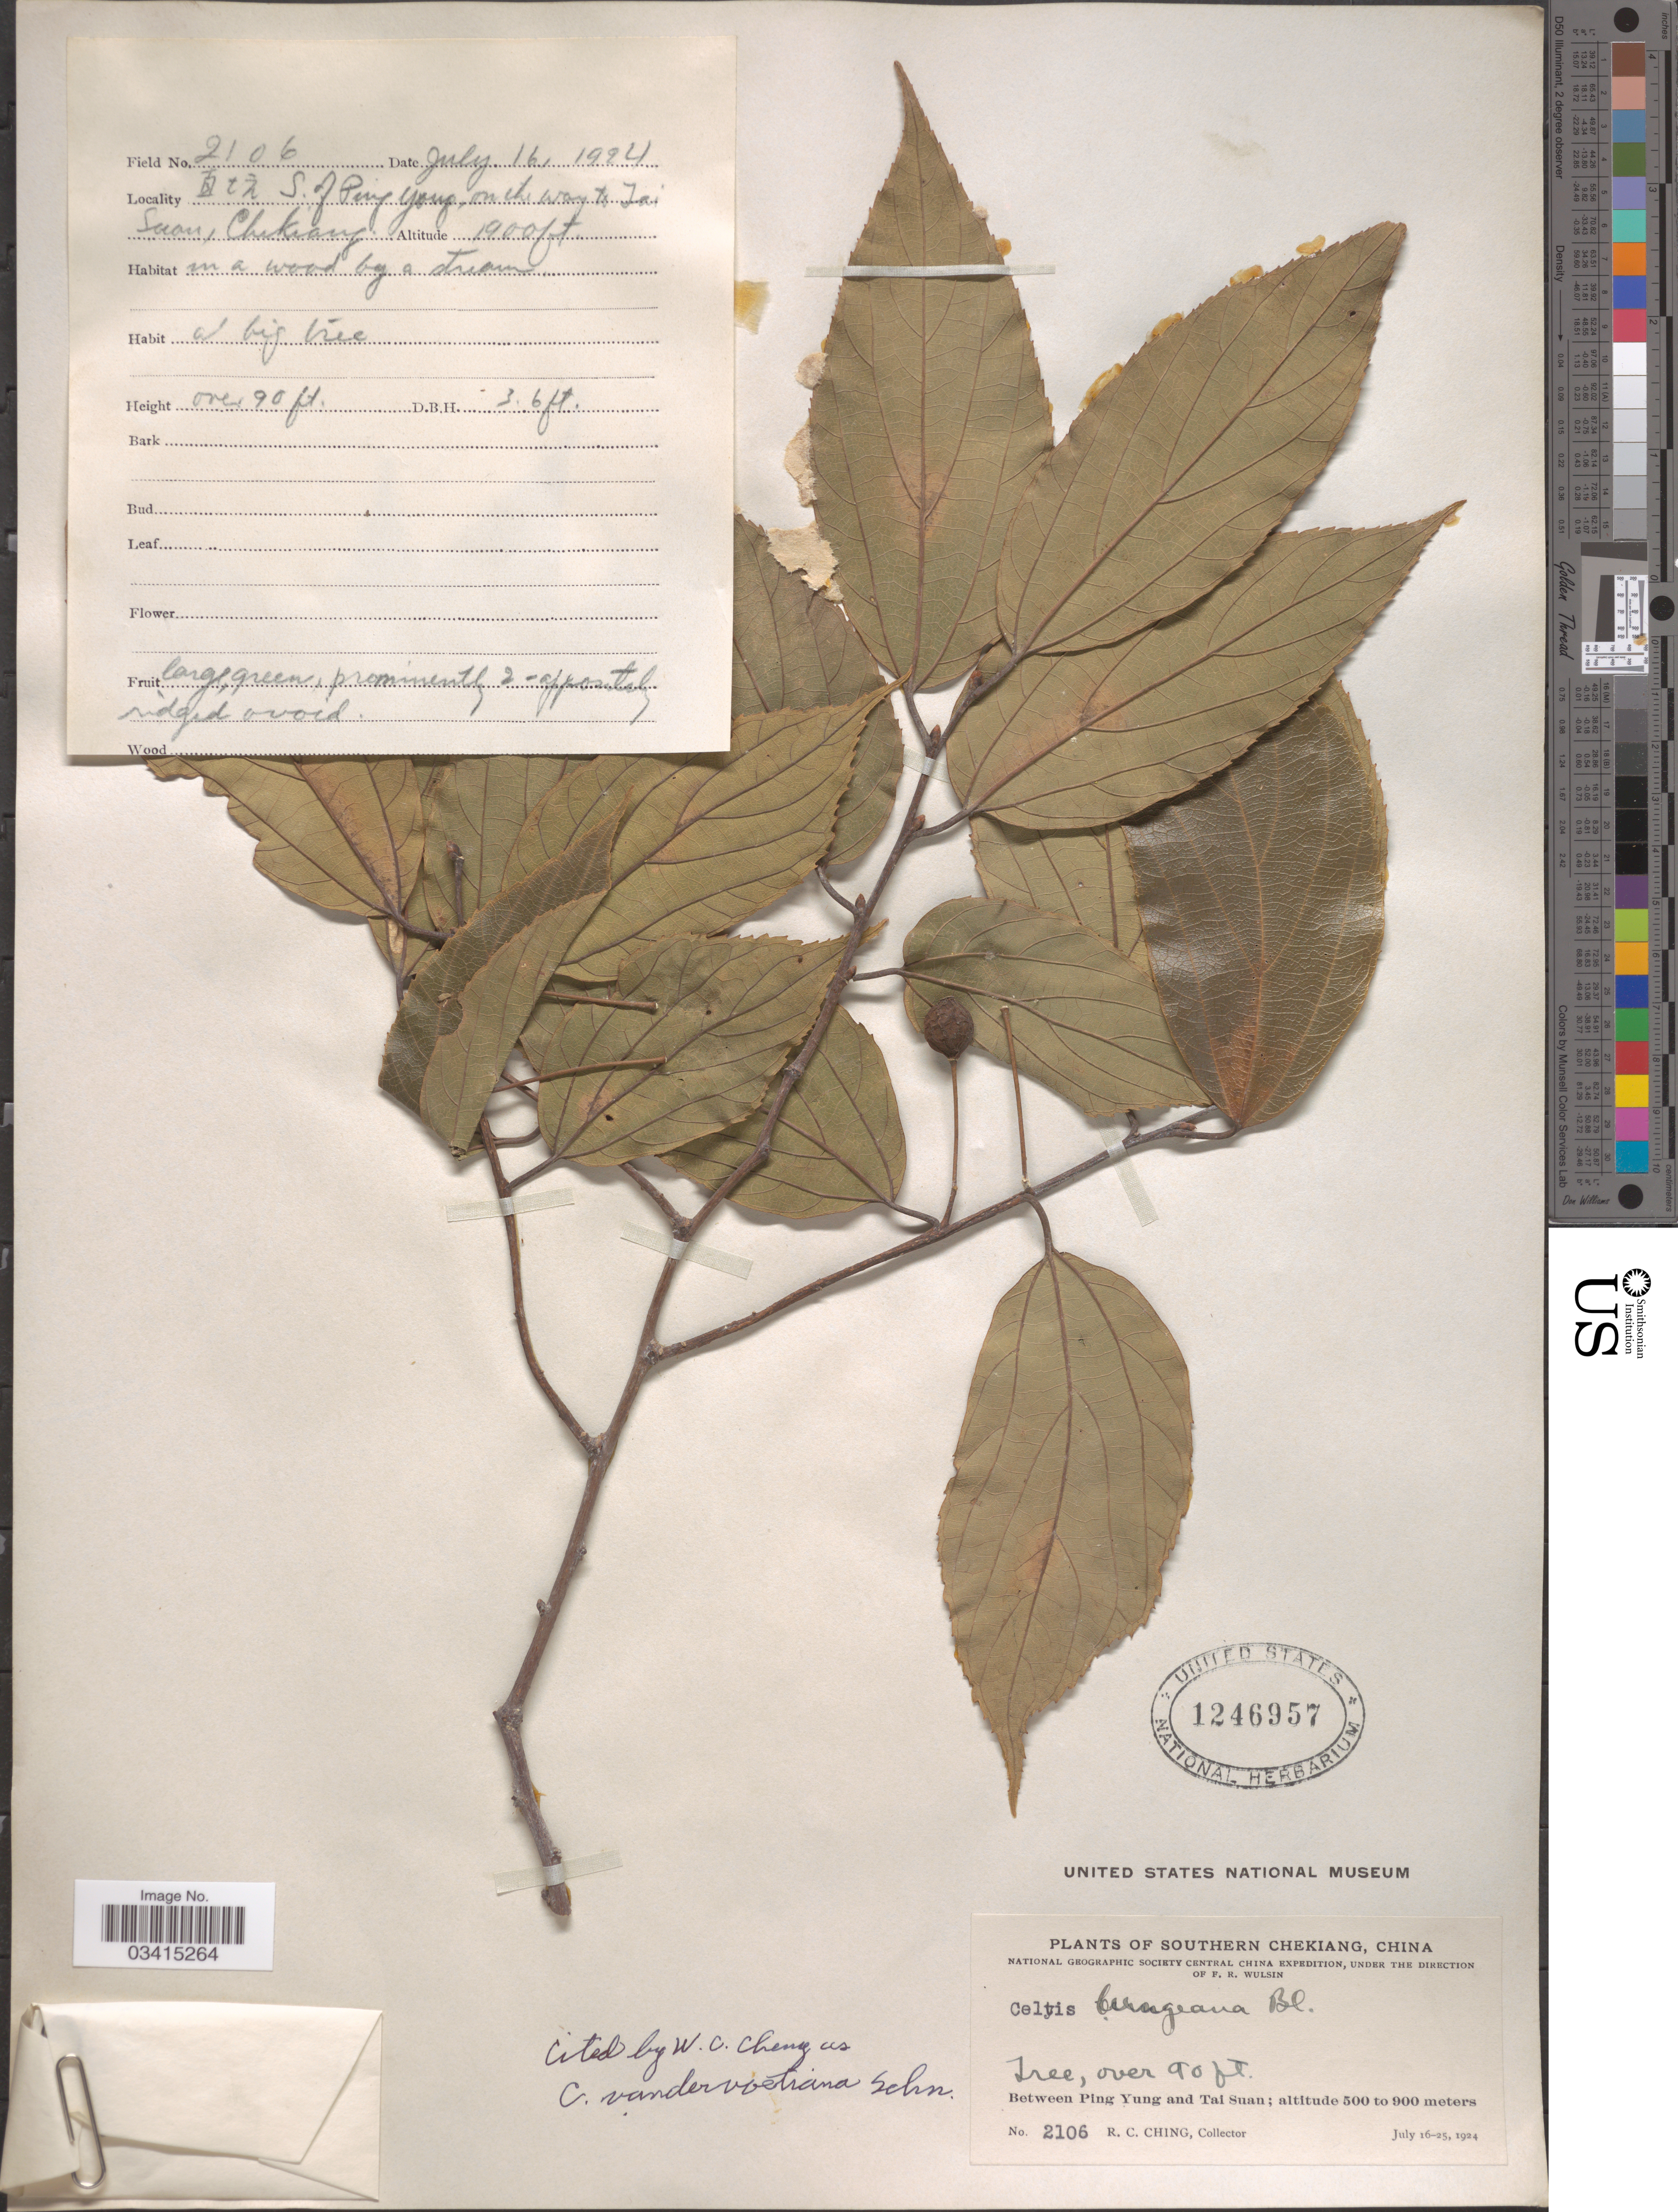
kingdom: Plantae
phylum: Tracheophyta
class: Magnoliopsida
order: Rosales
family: Cannabaceae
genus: Celtis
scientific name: Celtis vandervoetiana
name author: C.K. Schneid. in Sarg.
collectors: R. C. Ching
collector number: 2106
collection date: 1924-07-16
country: China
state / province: Zhejiang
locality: Between Ping Yung and Tai Suan. S. of Ping Yung, on the way to Tai Suan. Zhikengcun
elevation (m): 579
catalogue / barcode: US 1246957